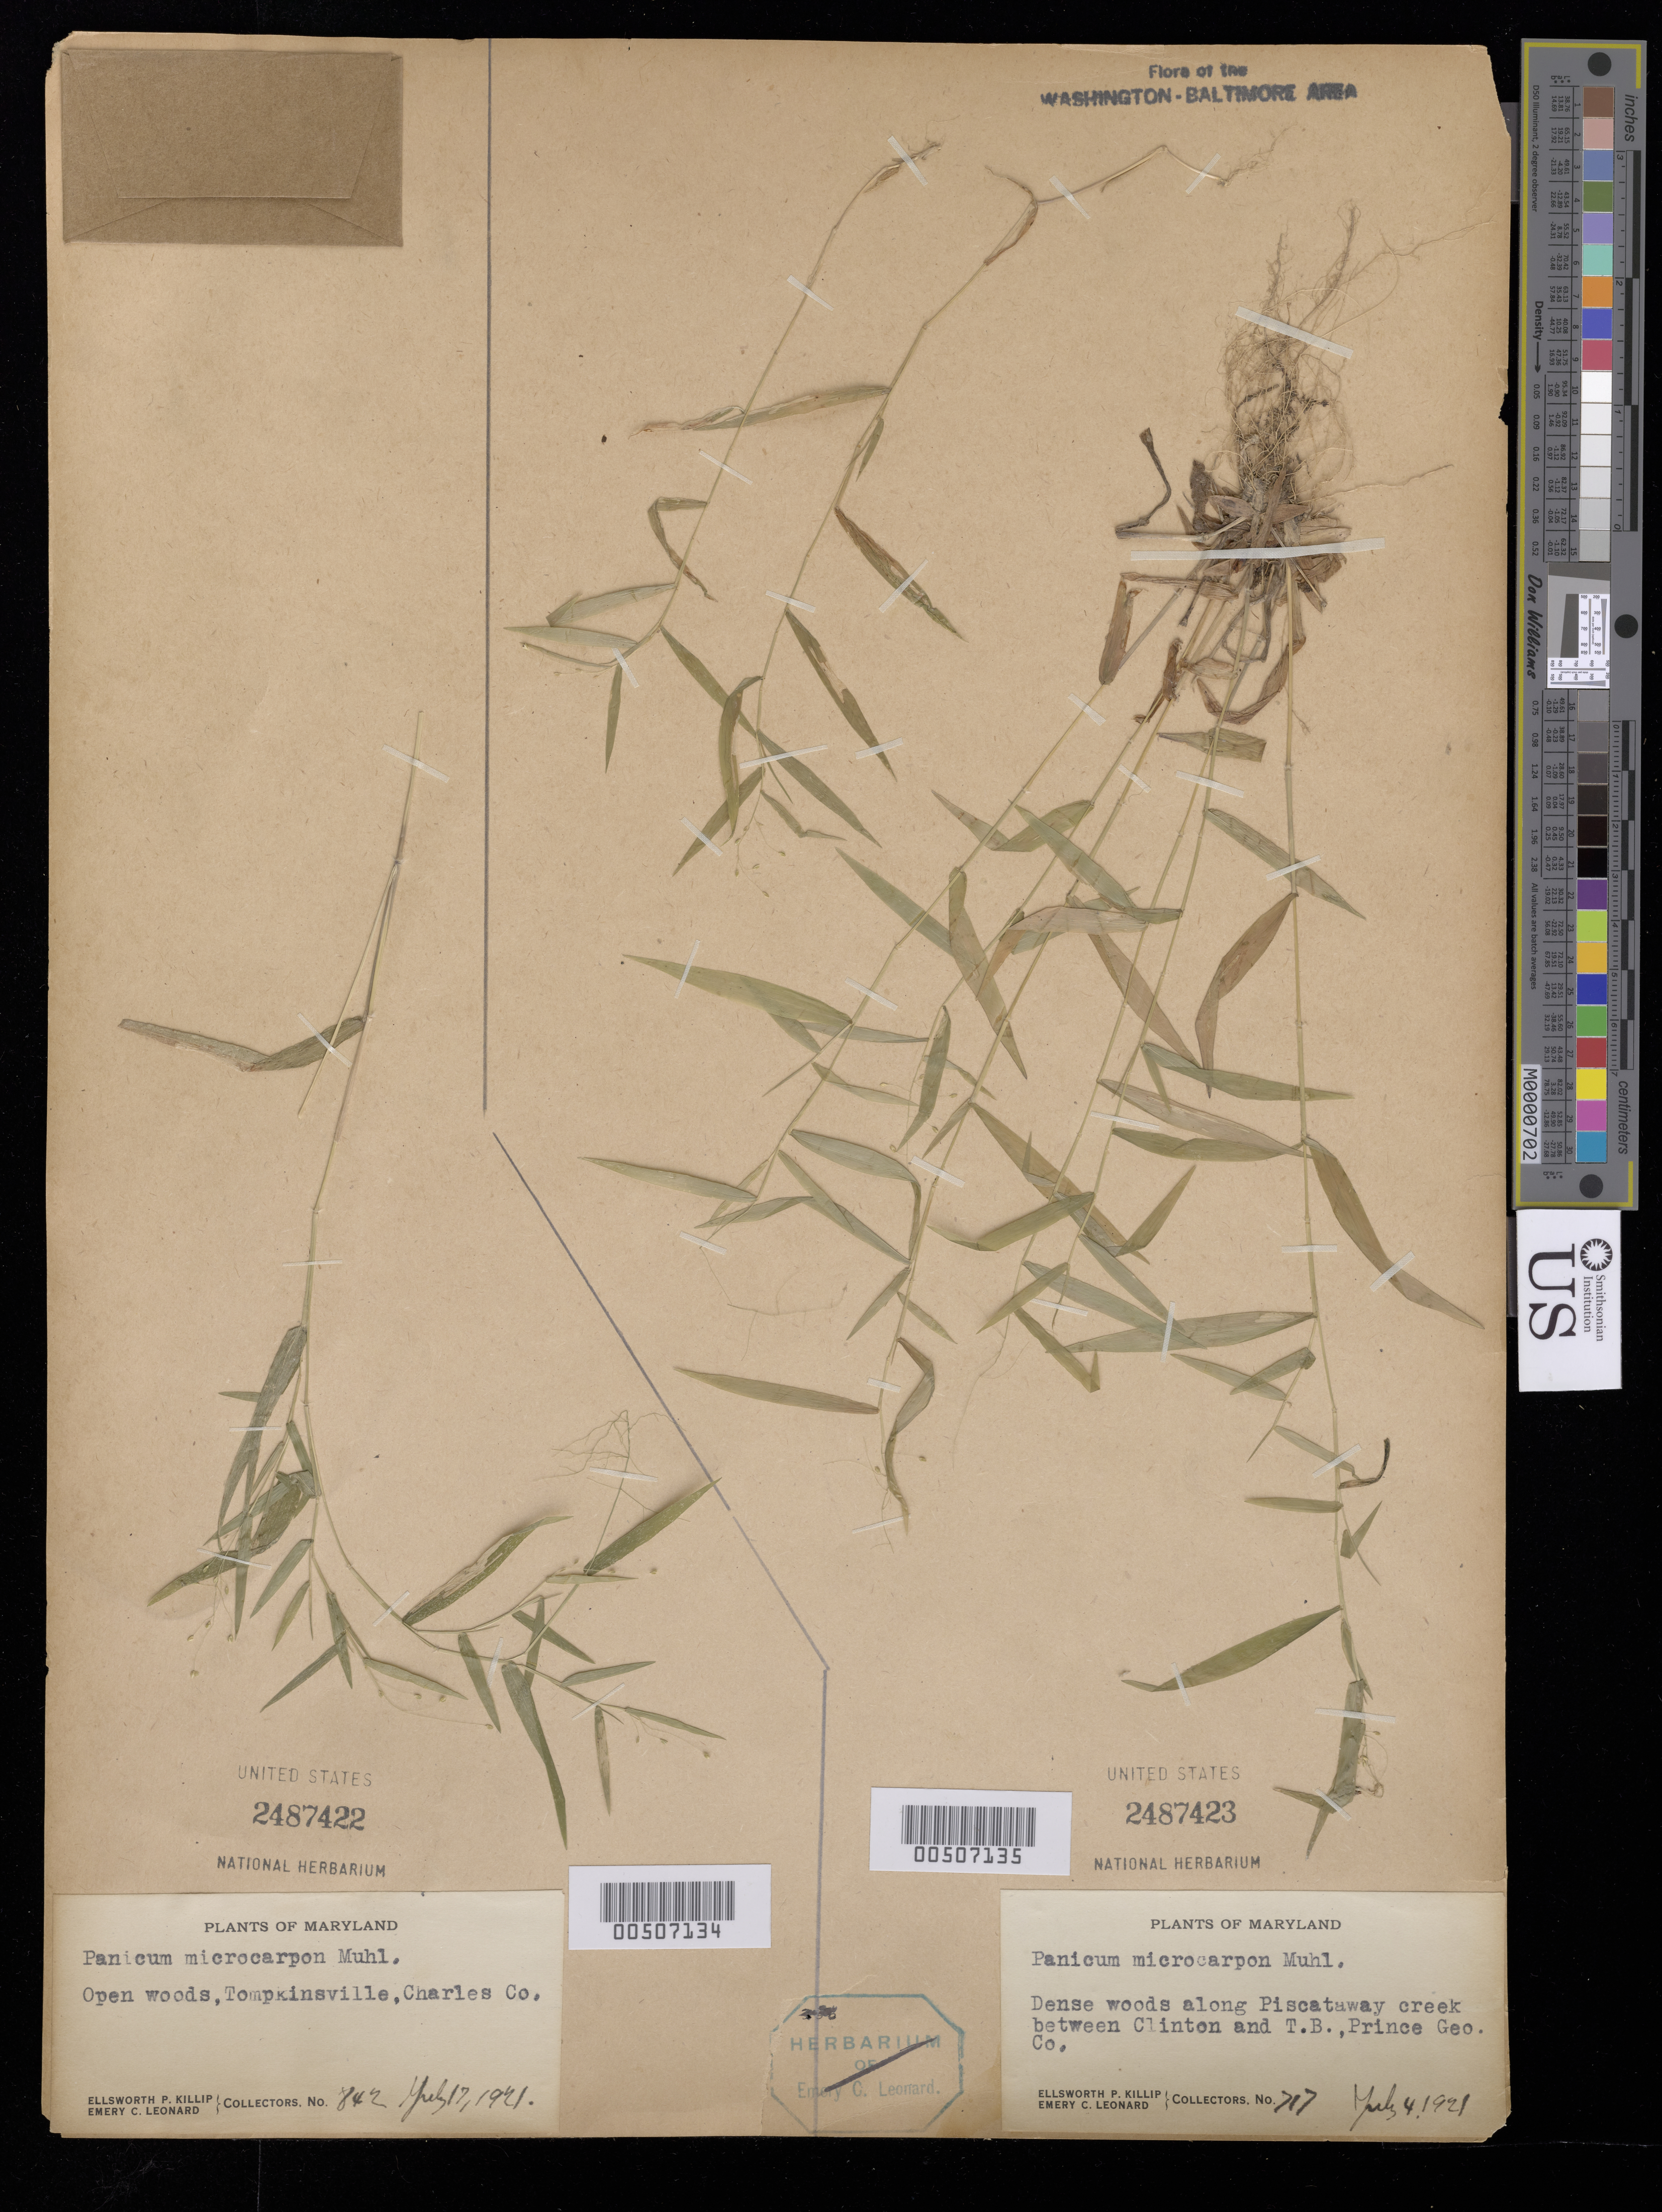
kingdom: Plantae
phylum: Tracheophyta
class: Liliopsida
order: Poales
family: Poaceae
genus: Dichanthelium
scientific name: Dichanthelium microcarpon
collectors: E. P. Killip & E. C. Leonard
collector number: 842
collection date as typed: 17 Jul 1921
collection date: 1921-07-17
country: United States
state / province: Maryland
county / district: Charles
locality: Tompkinsville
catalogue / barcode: US 2487422